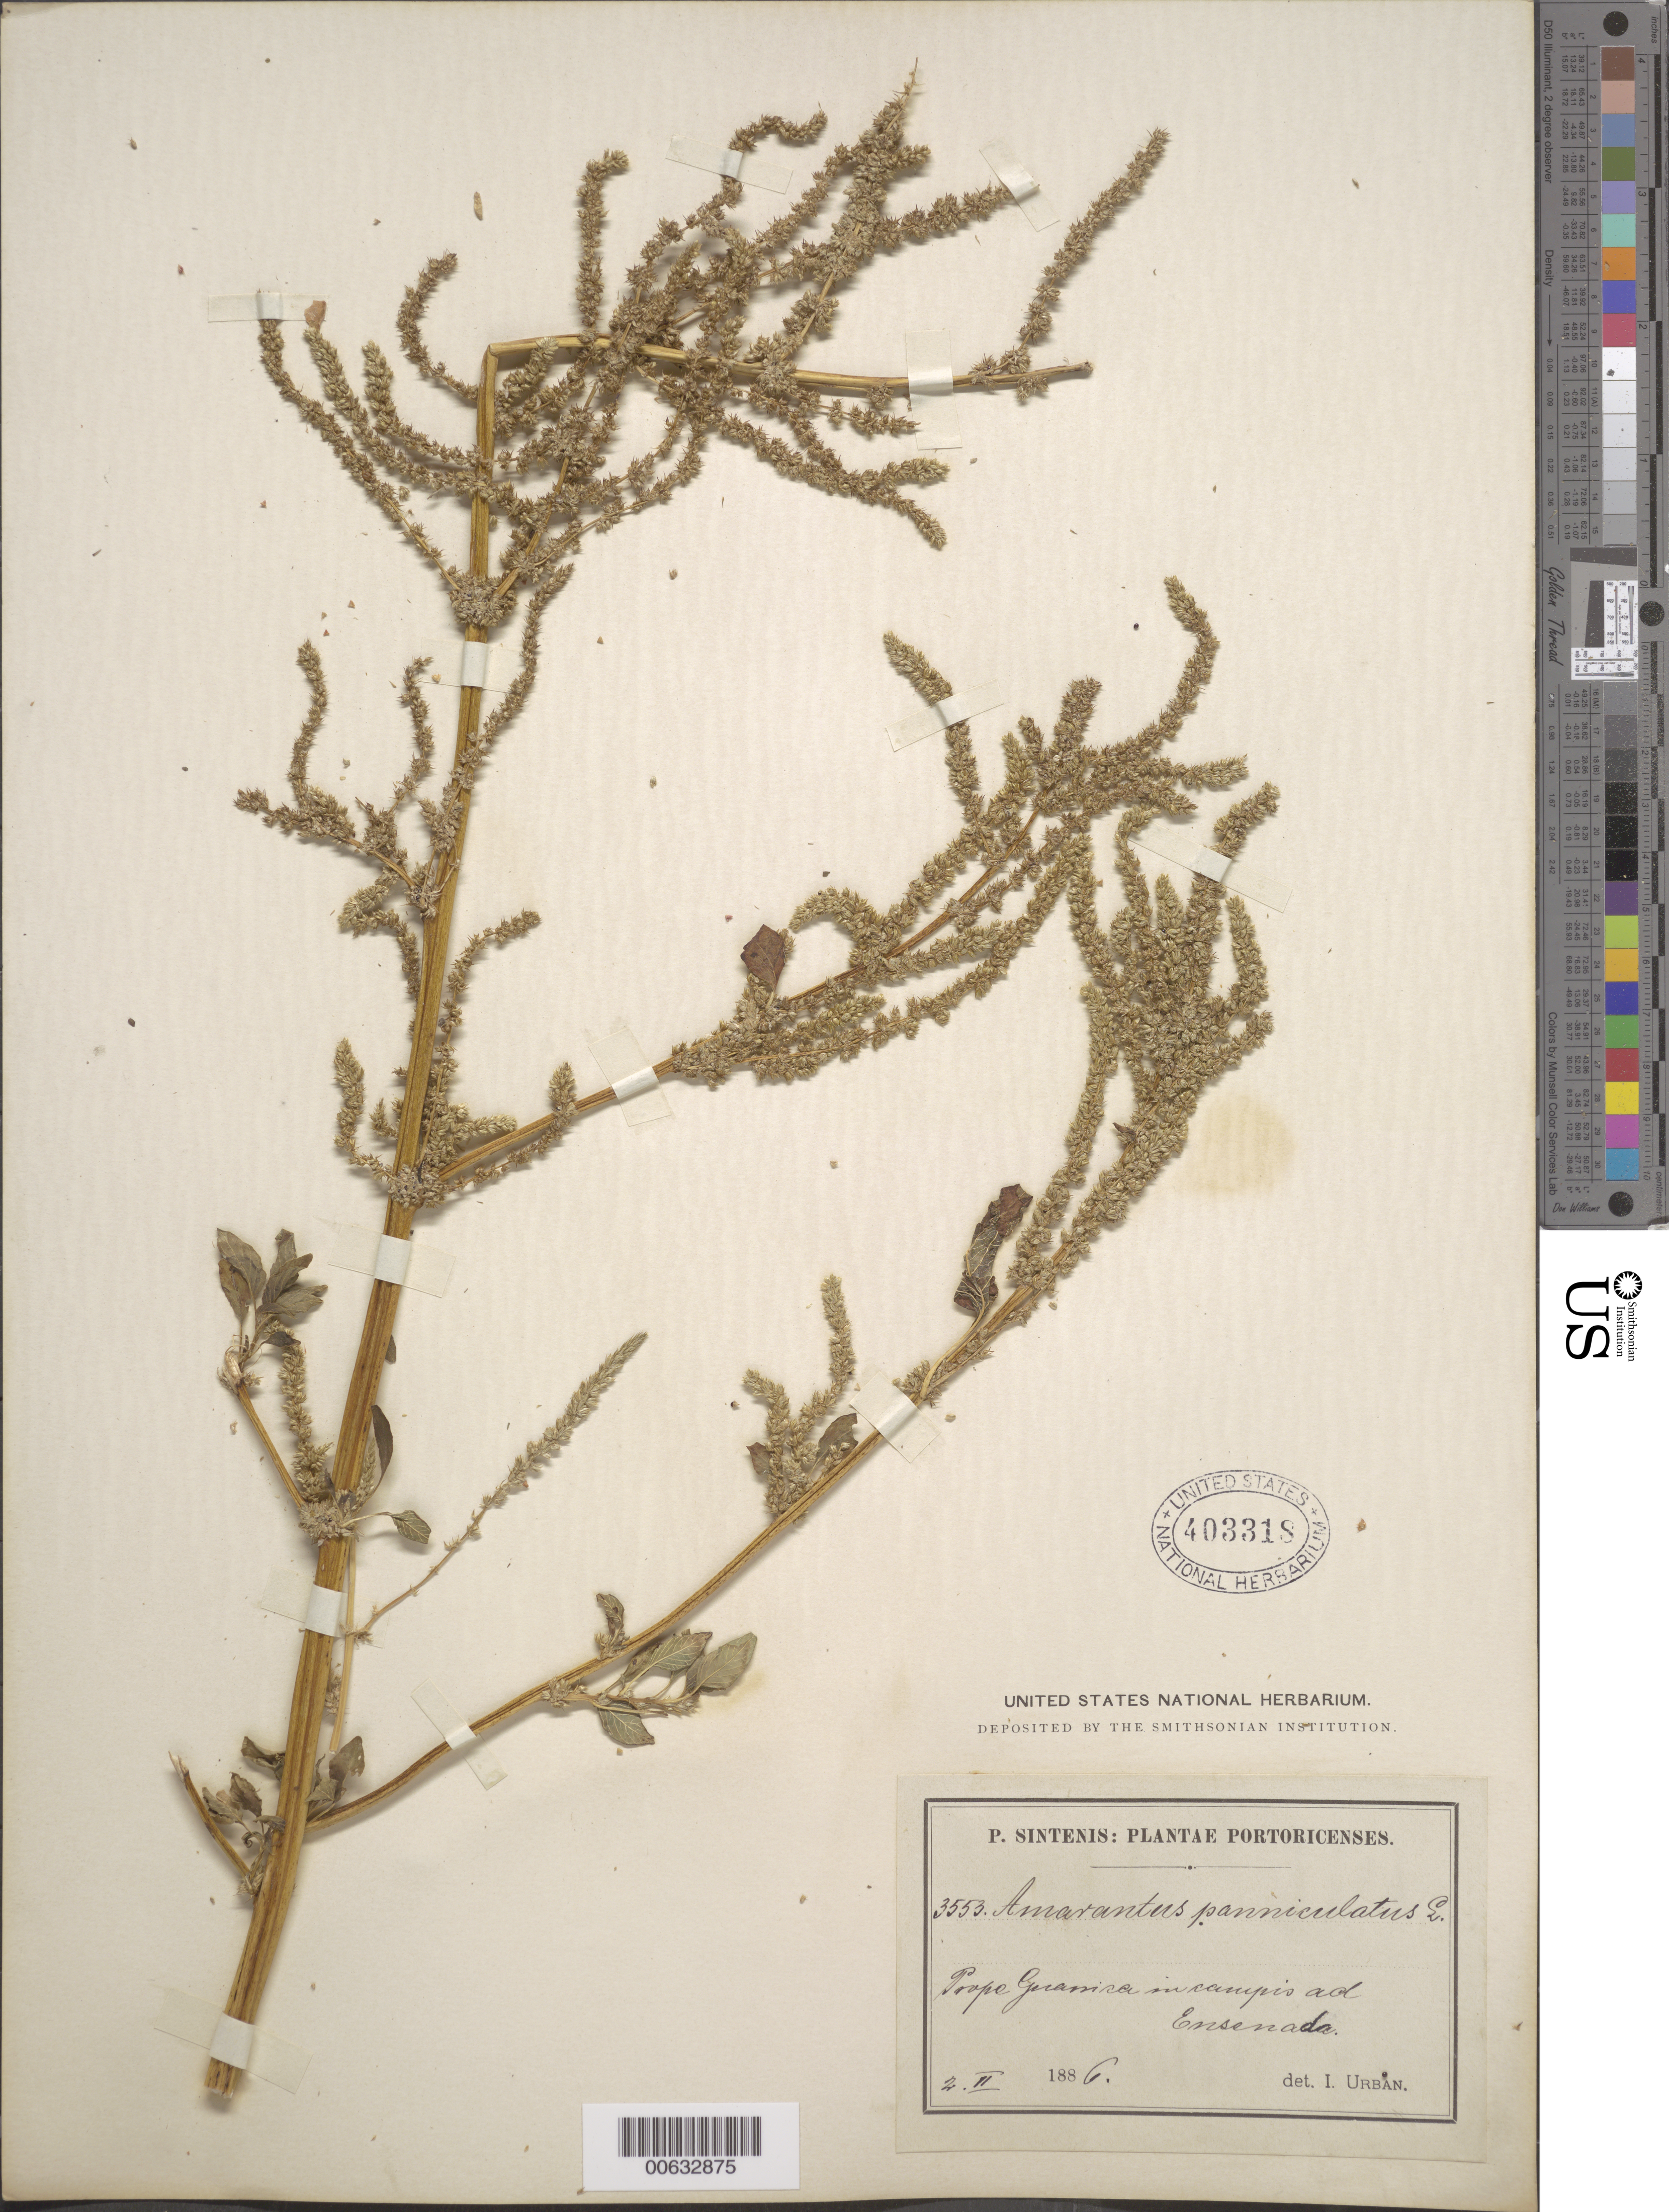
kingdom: Plantae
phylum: Tracheophyta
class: Magnoliopsida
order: Caryophyllales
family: Amaranthaceae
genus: Amaranthus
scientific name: Amaranthus paniculatus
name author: L.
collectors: P. Sintenis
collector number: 3553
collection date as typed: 02 Feb 1886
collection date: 1886-02-02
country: Puerto Rico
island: Greater Antilles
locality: Prope Guanica, in campis ad Ensenada.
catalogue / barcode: US 403318